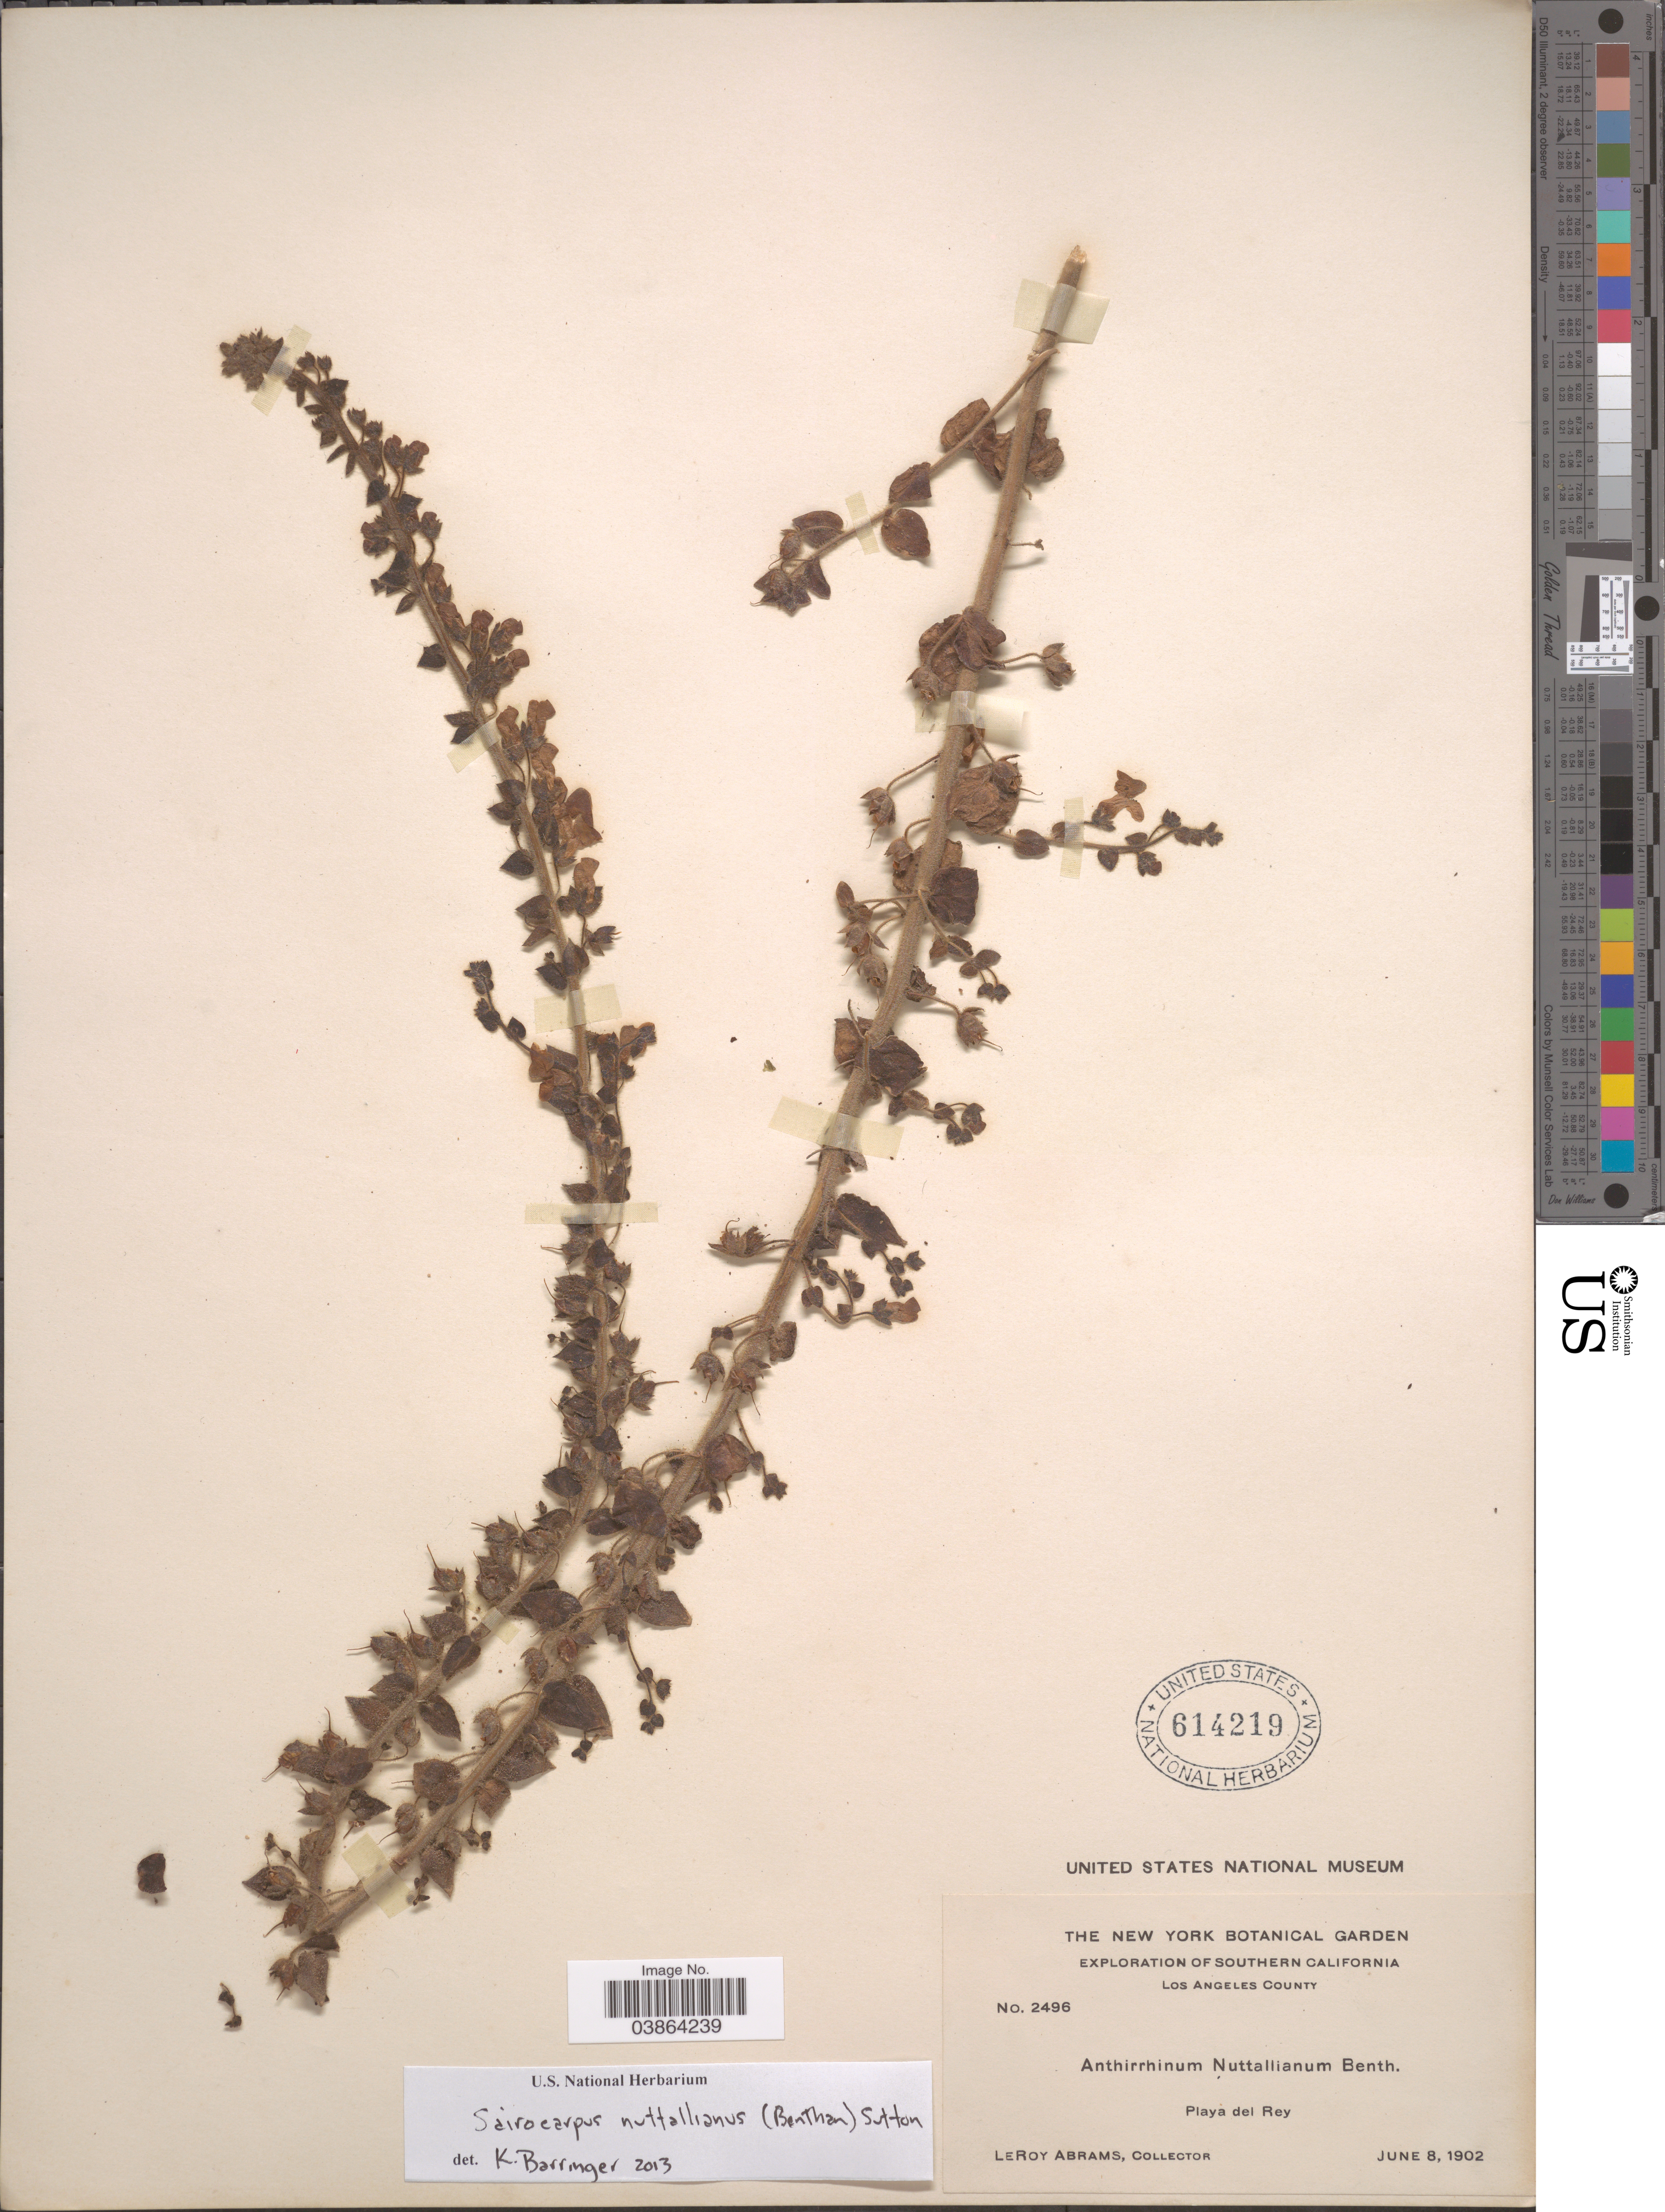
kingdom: Plantae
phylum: Tracheophyta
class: Magnoliopsida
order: Lamiales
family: Plantaginaceae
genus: Sairocarpus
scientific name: Sairocarpus nuttallianus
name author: (Benth.) D.A. Sutton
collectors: L. Abrams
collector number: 2496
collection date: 1902-06-08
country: United States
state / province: California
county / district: Los Angeles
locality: Southern California. Los Angeles County. Playa del Rey.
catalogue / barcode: US 614219